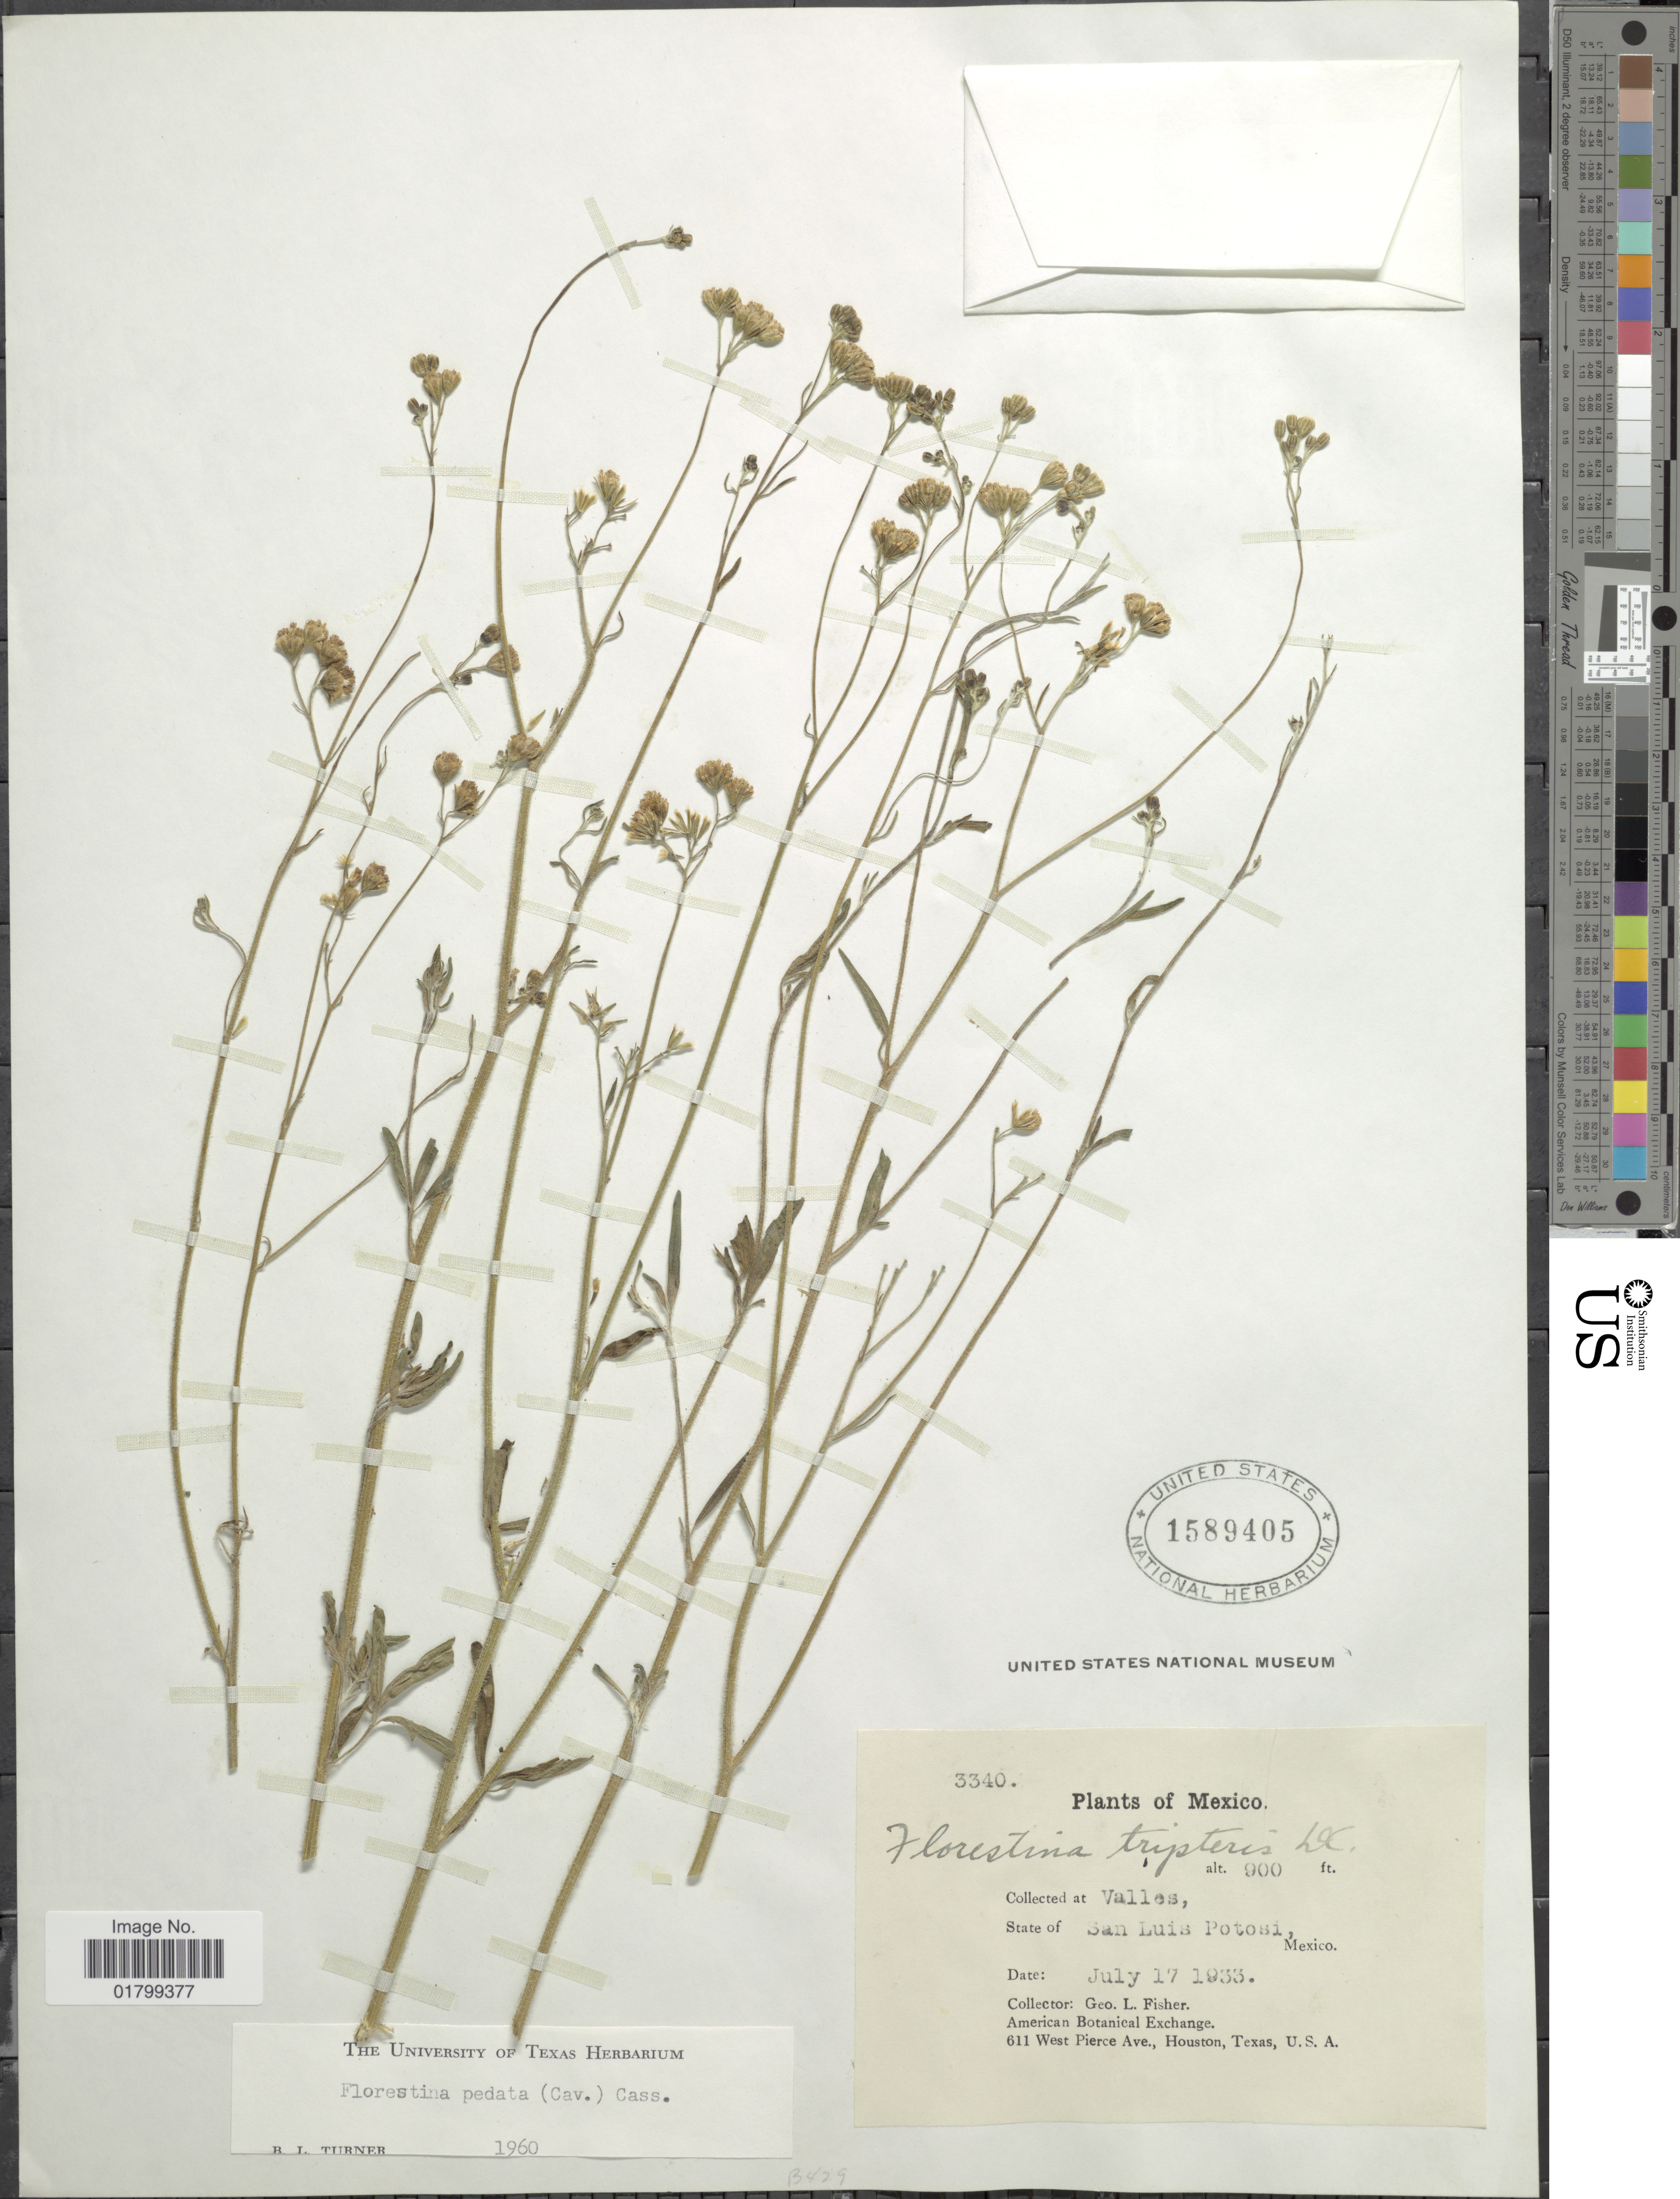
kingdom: Plantae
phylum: Tracheophyta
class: Magnoliopsida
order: Asterales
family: Asteraceae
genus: Florestina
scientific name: Florestina pedata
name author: (Cav.) Cass.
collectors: G. L. Fisher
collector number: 3340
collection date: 1933-07-17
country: Mexico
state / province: San Luis Potosí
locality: Valles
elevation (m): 274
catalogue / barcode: US 1589405